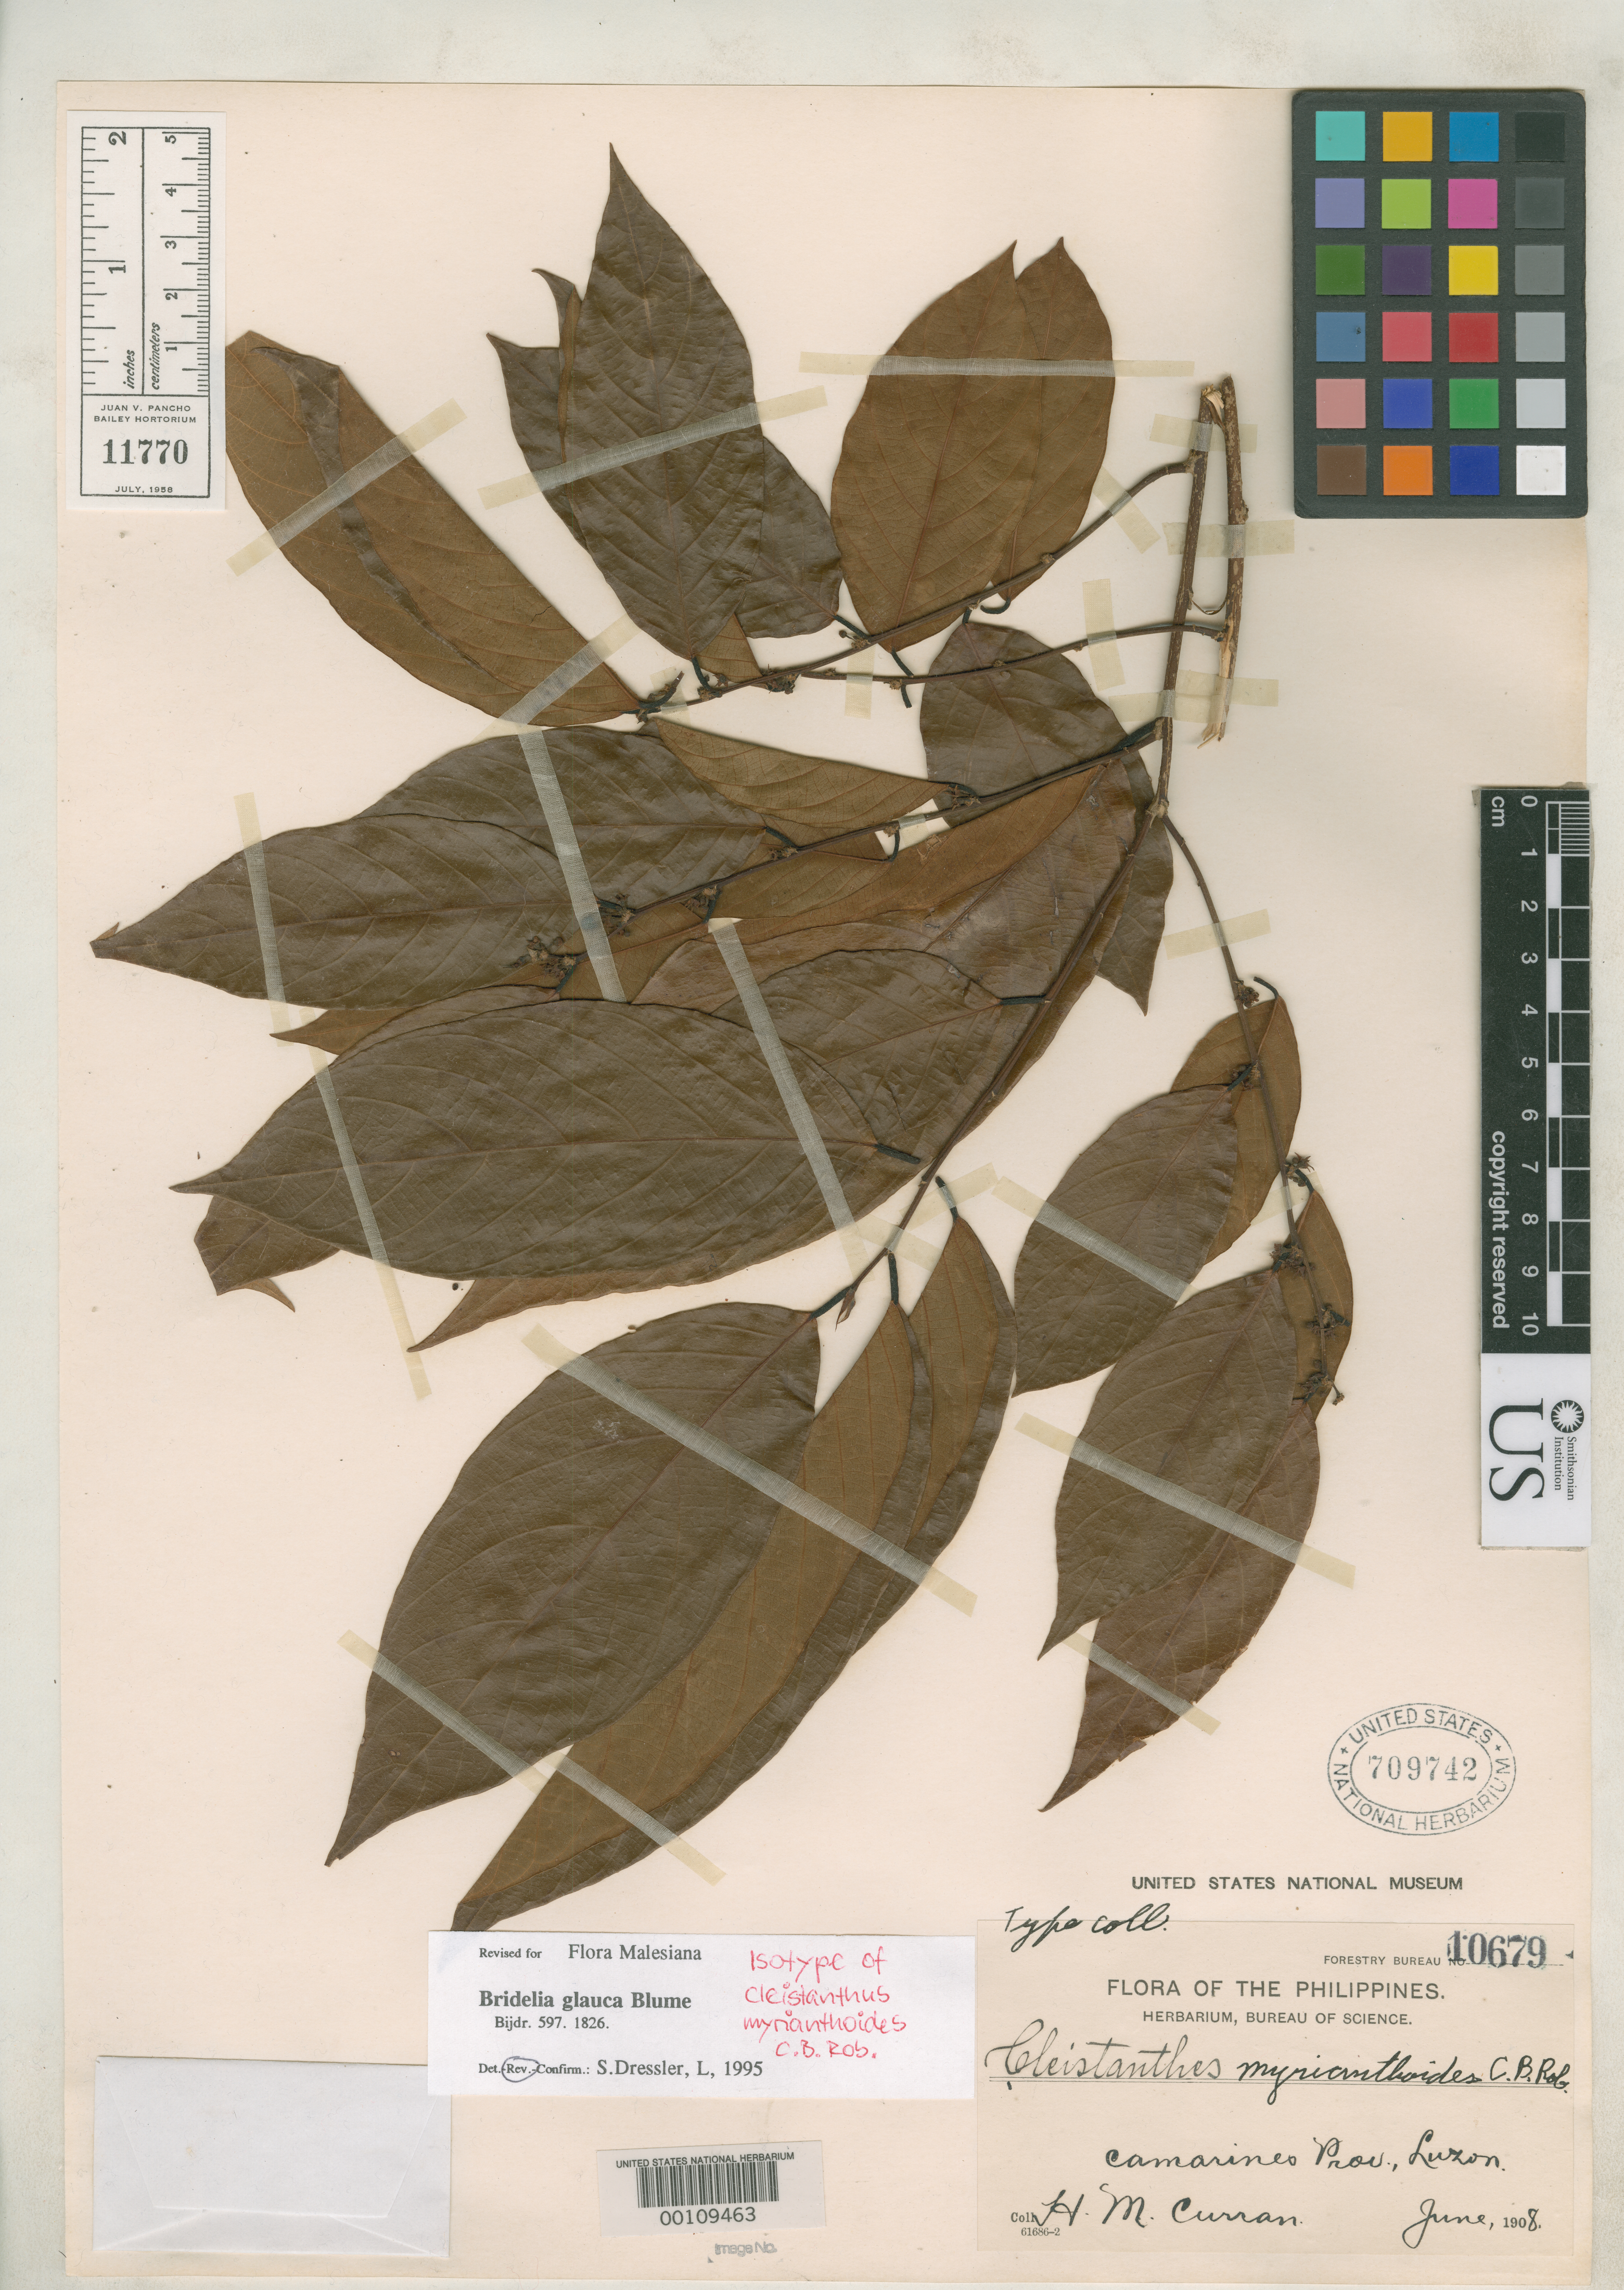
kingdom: Plantae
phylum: Tracheophyta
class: Magnoliopsida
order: Malpighiales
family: Phyllanthaceae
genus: Cleistanthus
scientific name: Cleistanthus myrianthoides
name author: C.B. Rob.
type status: Isotype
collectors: H. M. Curran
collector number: For. Bur. 10679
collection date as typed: Jun 1908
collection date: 1908-06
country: Philippines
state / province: Bicol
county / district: Camarines Norte / Camarines Sur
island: Luzon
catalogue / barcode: US 709742